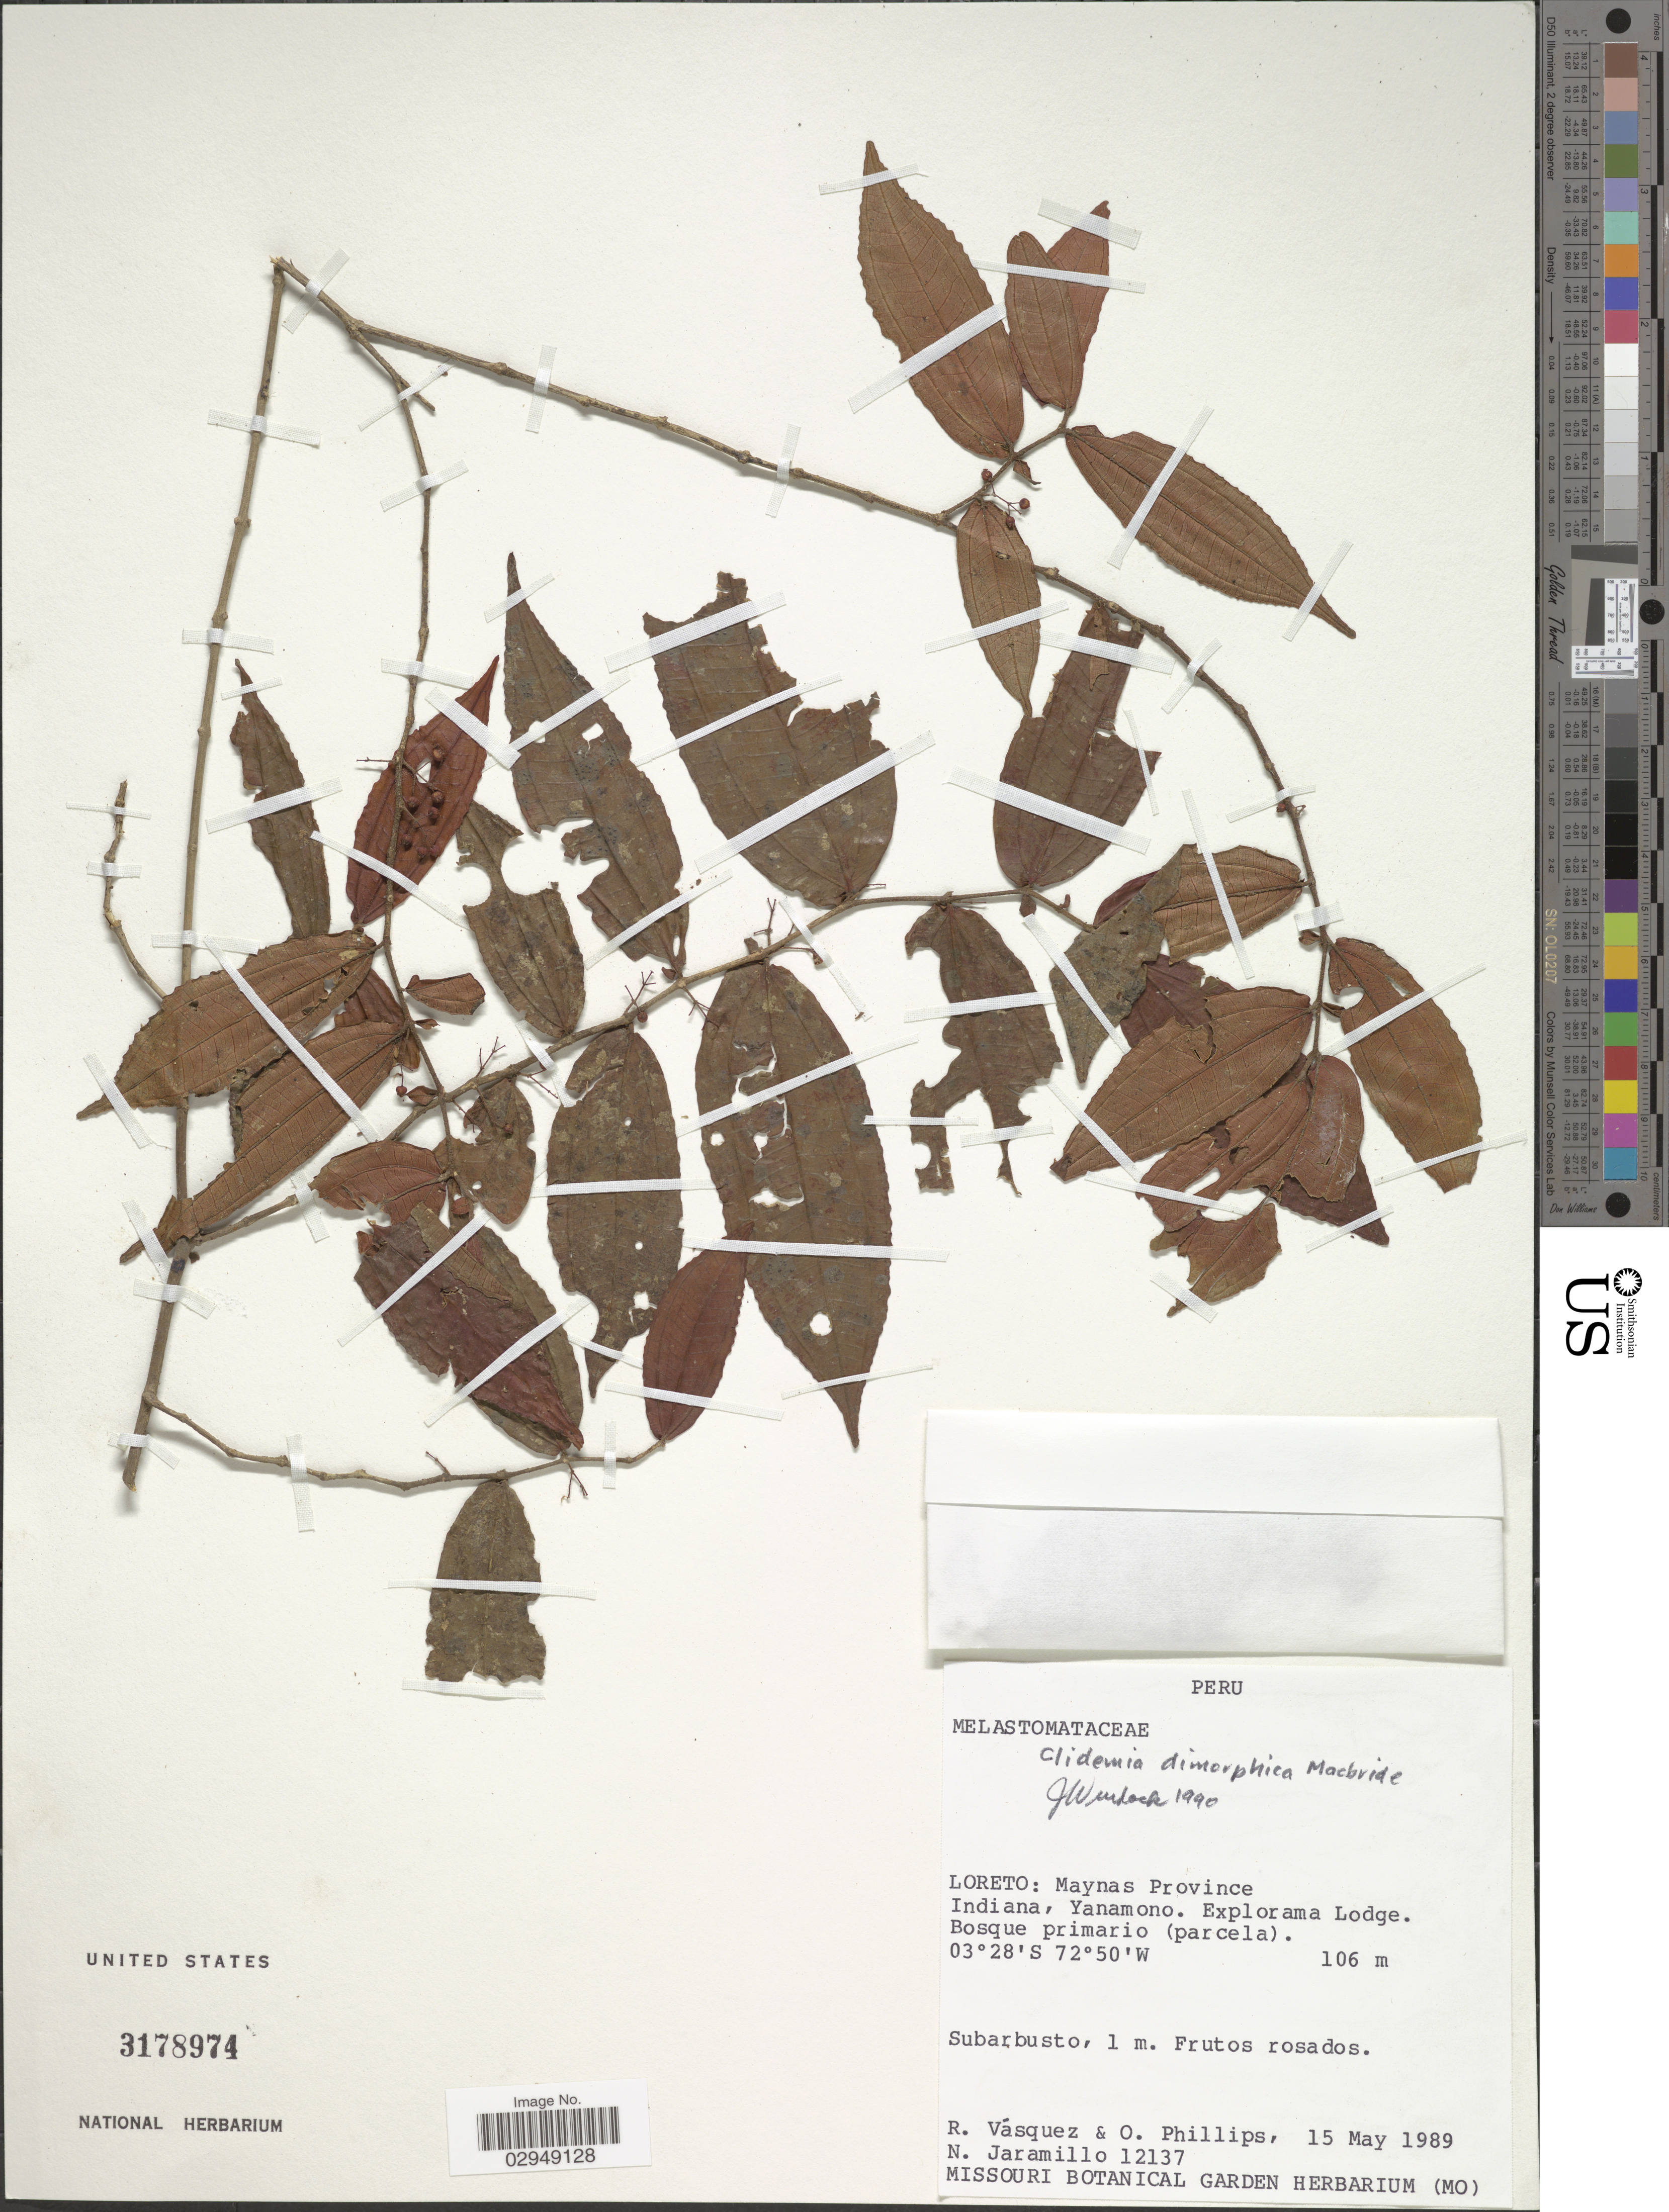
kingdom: Plantae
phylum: Tracheophyta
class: Magnoliopsida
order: Myrtales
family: Melastomataceae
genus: Clidemia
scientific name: Clidemia dimorphica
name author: J.F. Macbr.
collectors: R. Vásquez, O. Phillips & N. Jaramillo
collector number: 12137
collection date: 1989-05-15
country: Peru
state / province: Loreto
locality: Maynas Province, Indiana, Yanamono, Explorama Lodge.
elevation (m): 106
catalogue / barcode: US 3178974